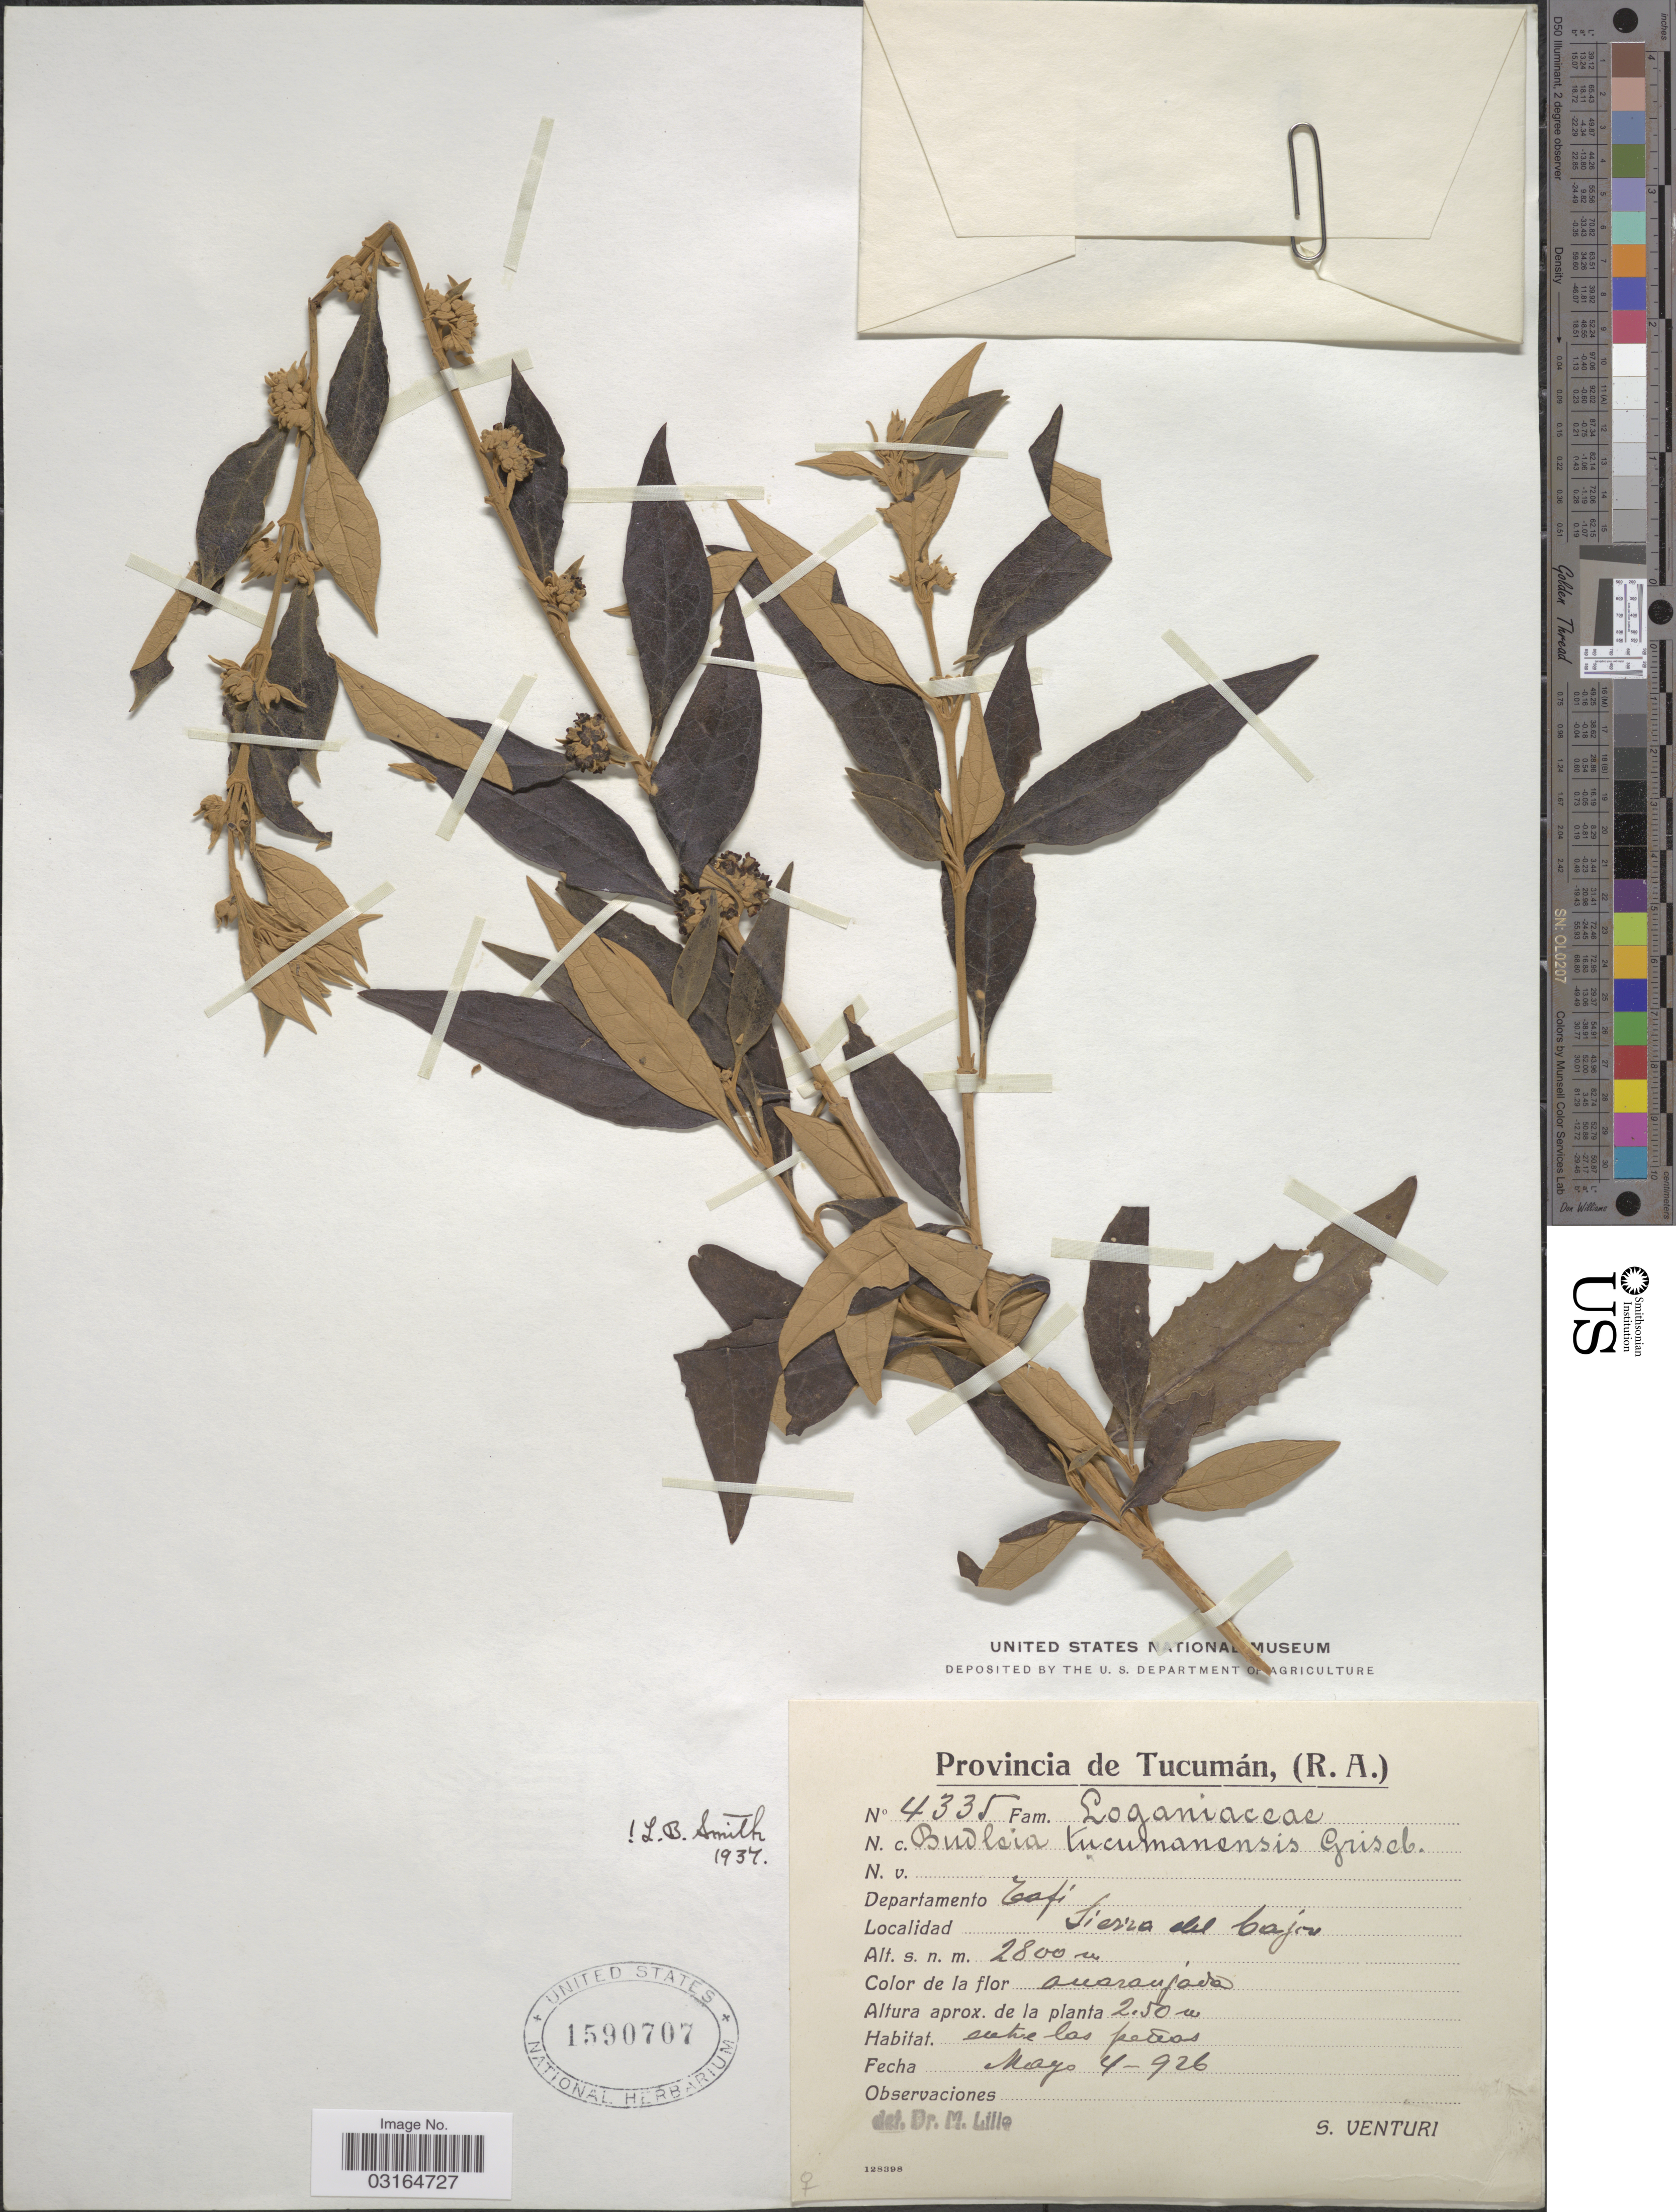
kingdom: Plantae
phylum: Tracheophyta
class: Magnoliopsida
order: Lamiales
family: Scrophulariaceae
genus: Buddleja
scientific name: Buddleja tucumanensis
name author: Griseb.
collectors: S. Venturi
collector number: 4335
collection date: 1926-05-04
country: Argentina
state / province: Tucuman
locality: (R. A.), Departamento Tafi. Sierra del Cajon.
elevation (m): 2800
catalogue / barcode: US 1590707